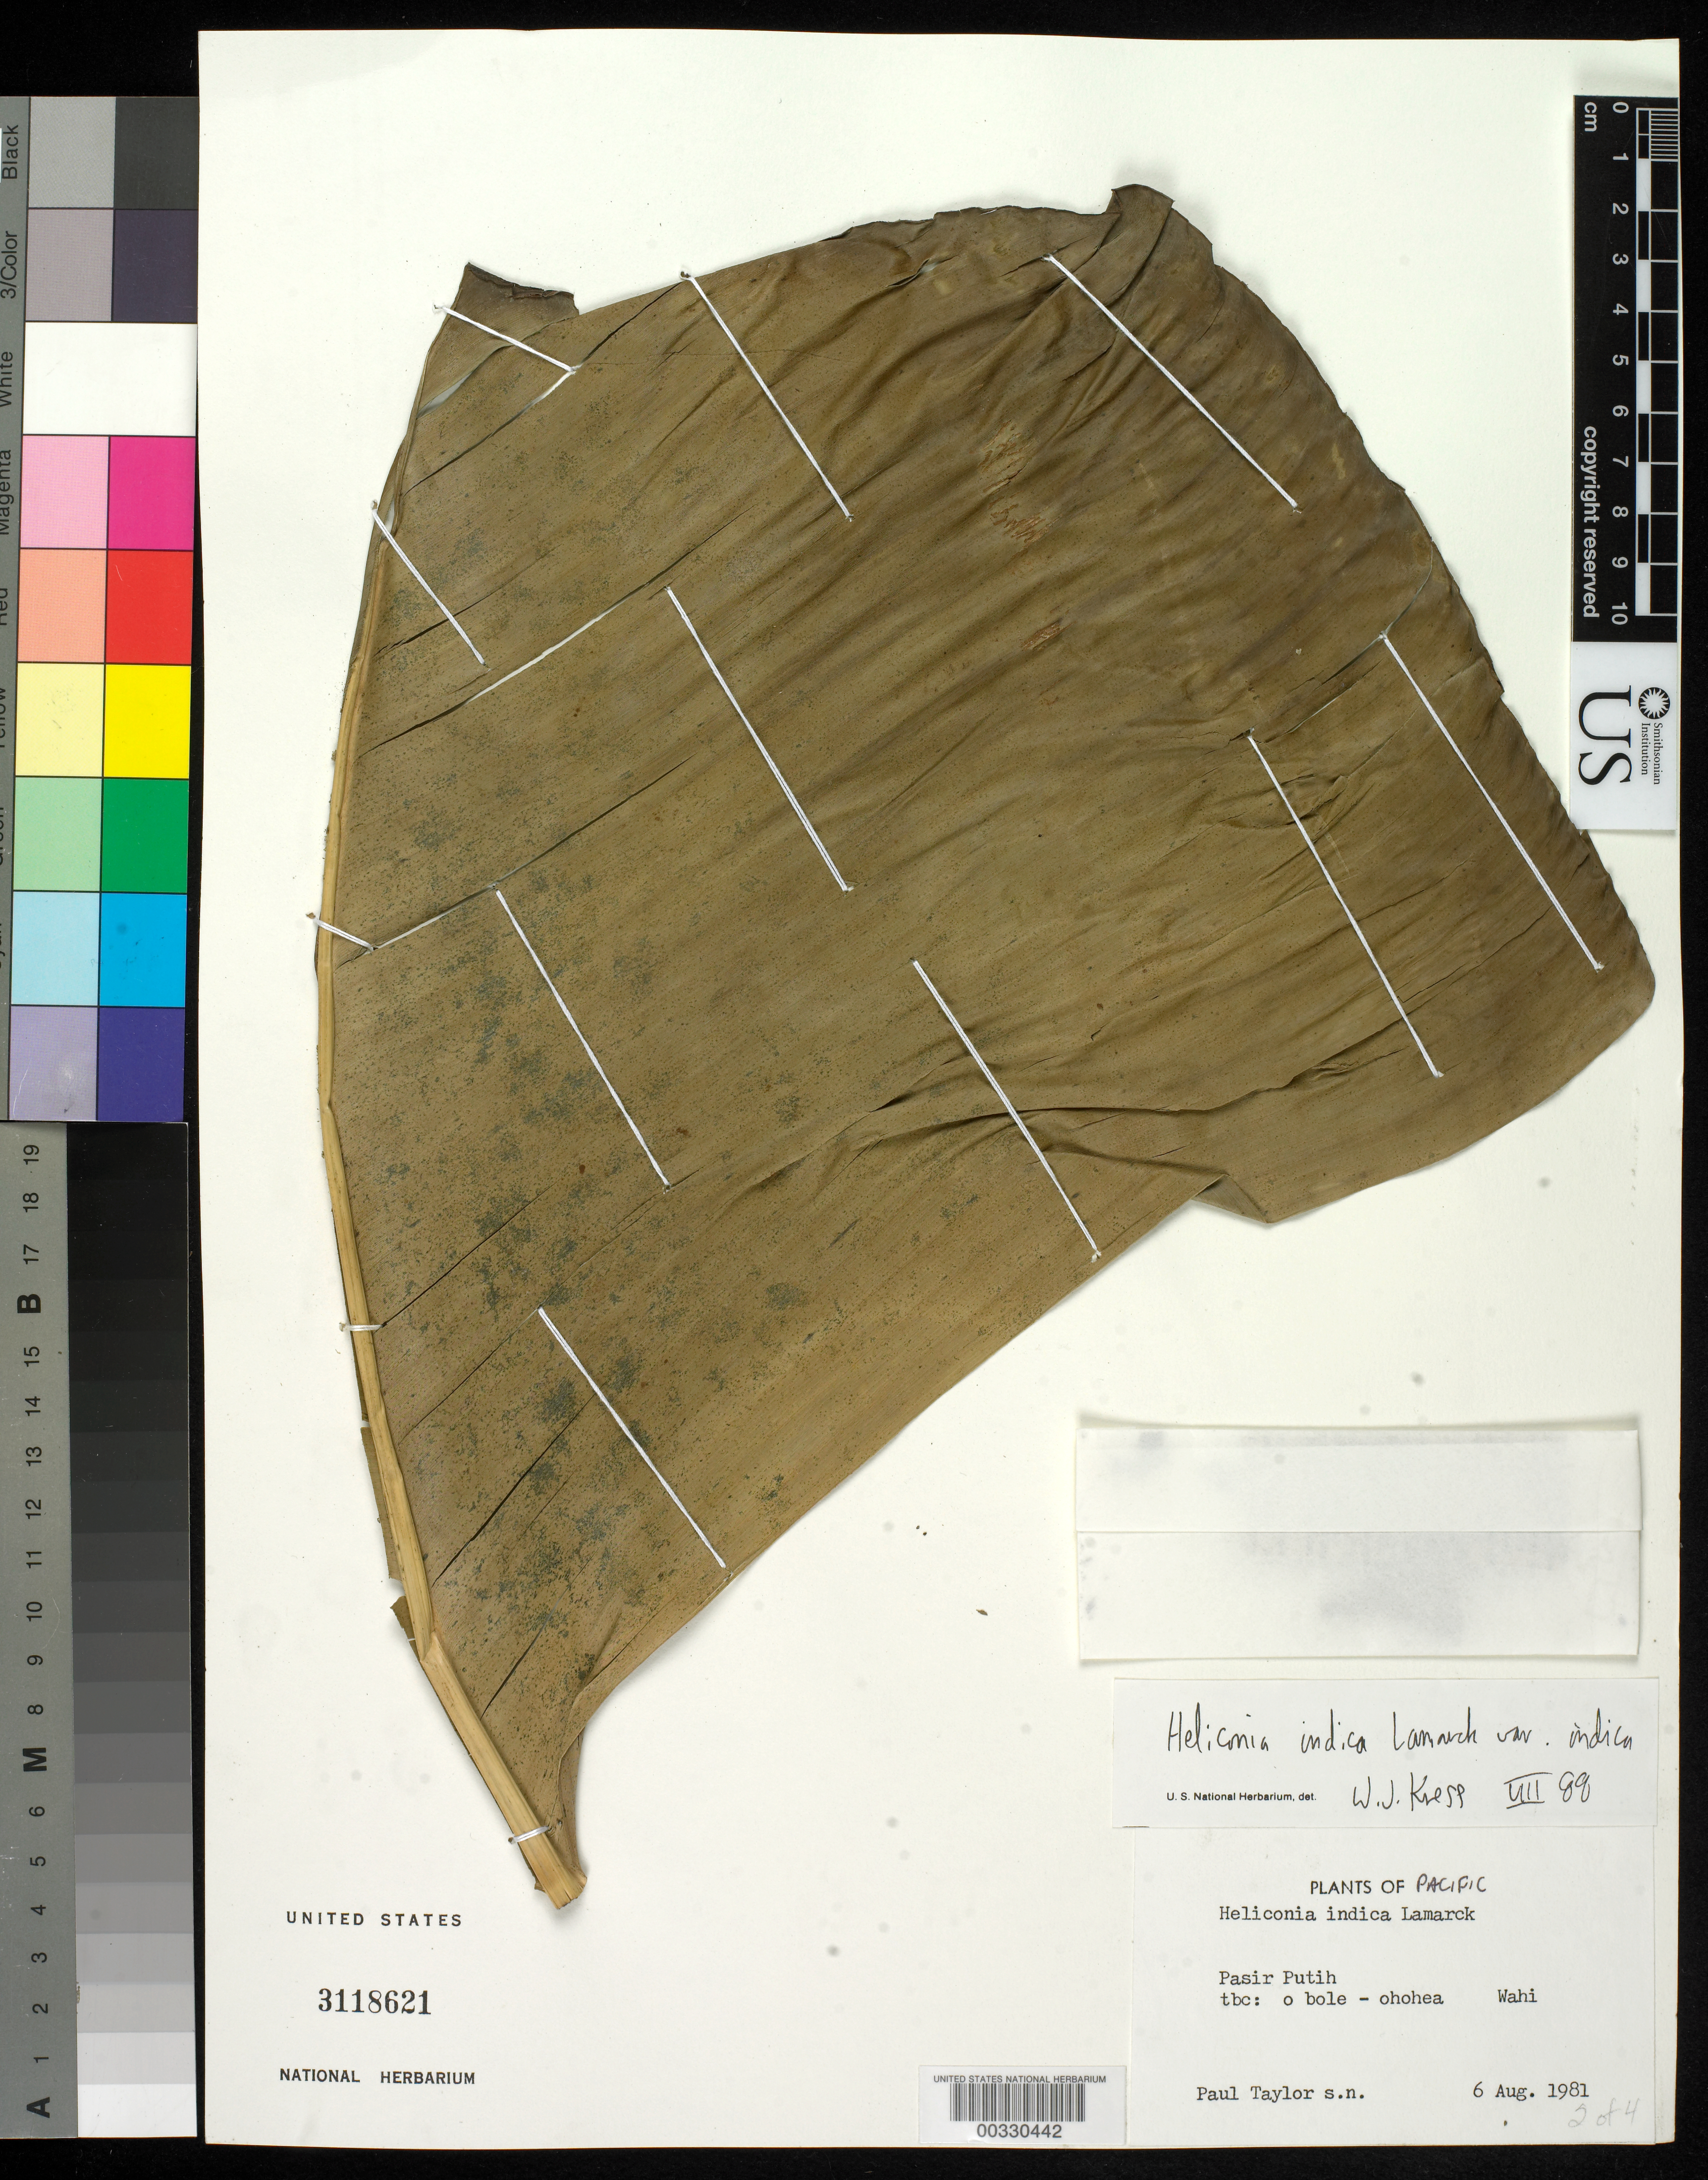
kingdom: Plantae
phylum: Tracheophyta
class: Liliopsida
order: Zingiberales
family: Heliconiaceae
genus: Heliconia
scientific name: Heliconia indica var. indica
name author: Lam.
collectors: P. G. Taylor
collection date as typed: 06 Aug 1981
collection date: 1981-08-06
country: Indonesia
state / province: Maluku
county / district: Maluku Utara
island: Halmahera I.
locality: Pasir Putih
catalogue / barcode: US 3118621